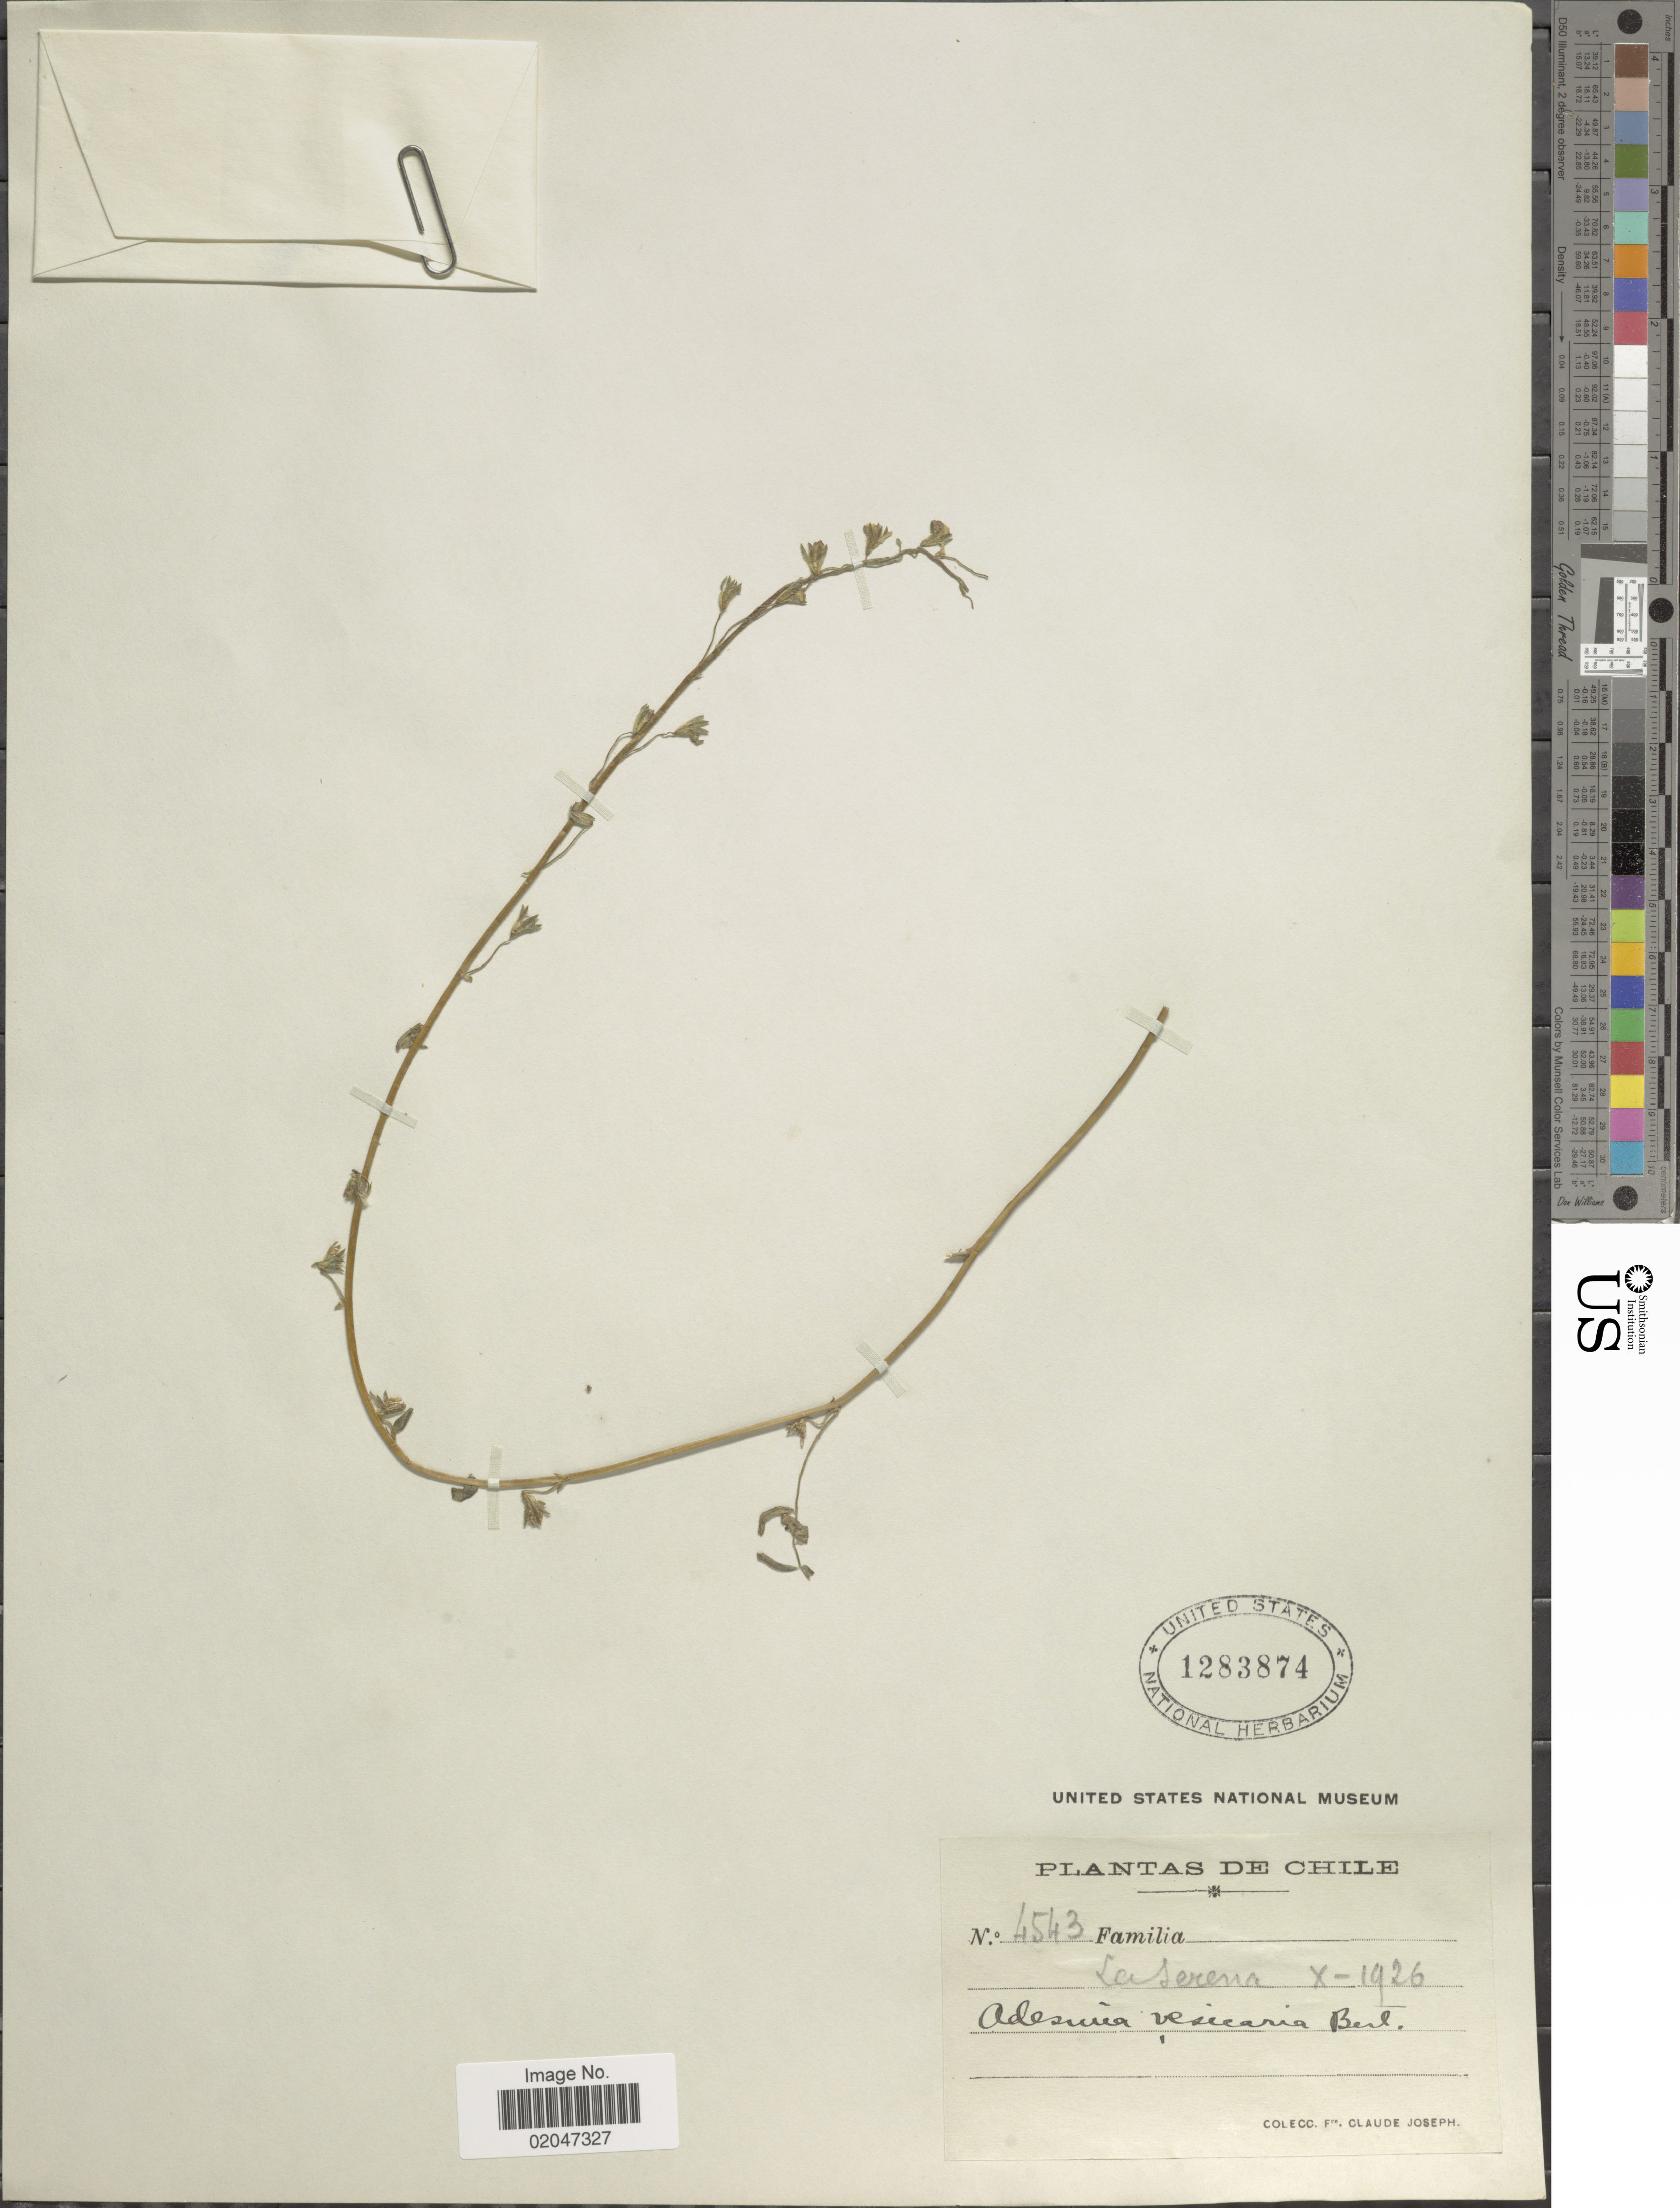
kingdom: Plantae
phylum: Tracheophyta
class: Magnoliopsida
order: Fabales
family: Fabaceae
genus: Adesmia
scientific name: Adesmia tenella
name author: Hook. & Arn.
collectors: Bro. Claude-Joseph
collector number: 4543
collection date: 1926-10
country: Chile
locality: La Serena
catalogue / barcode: US 1283874